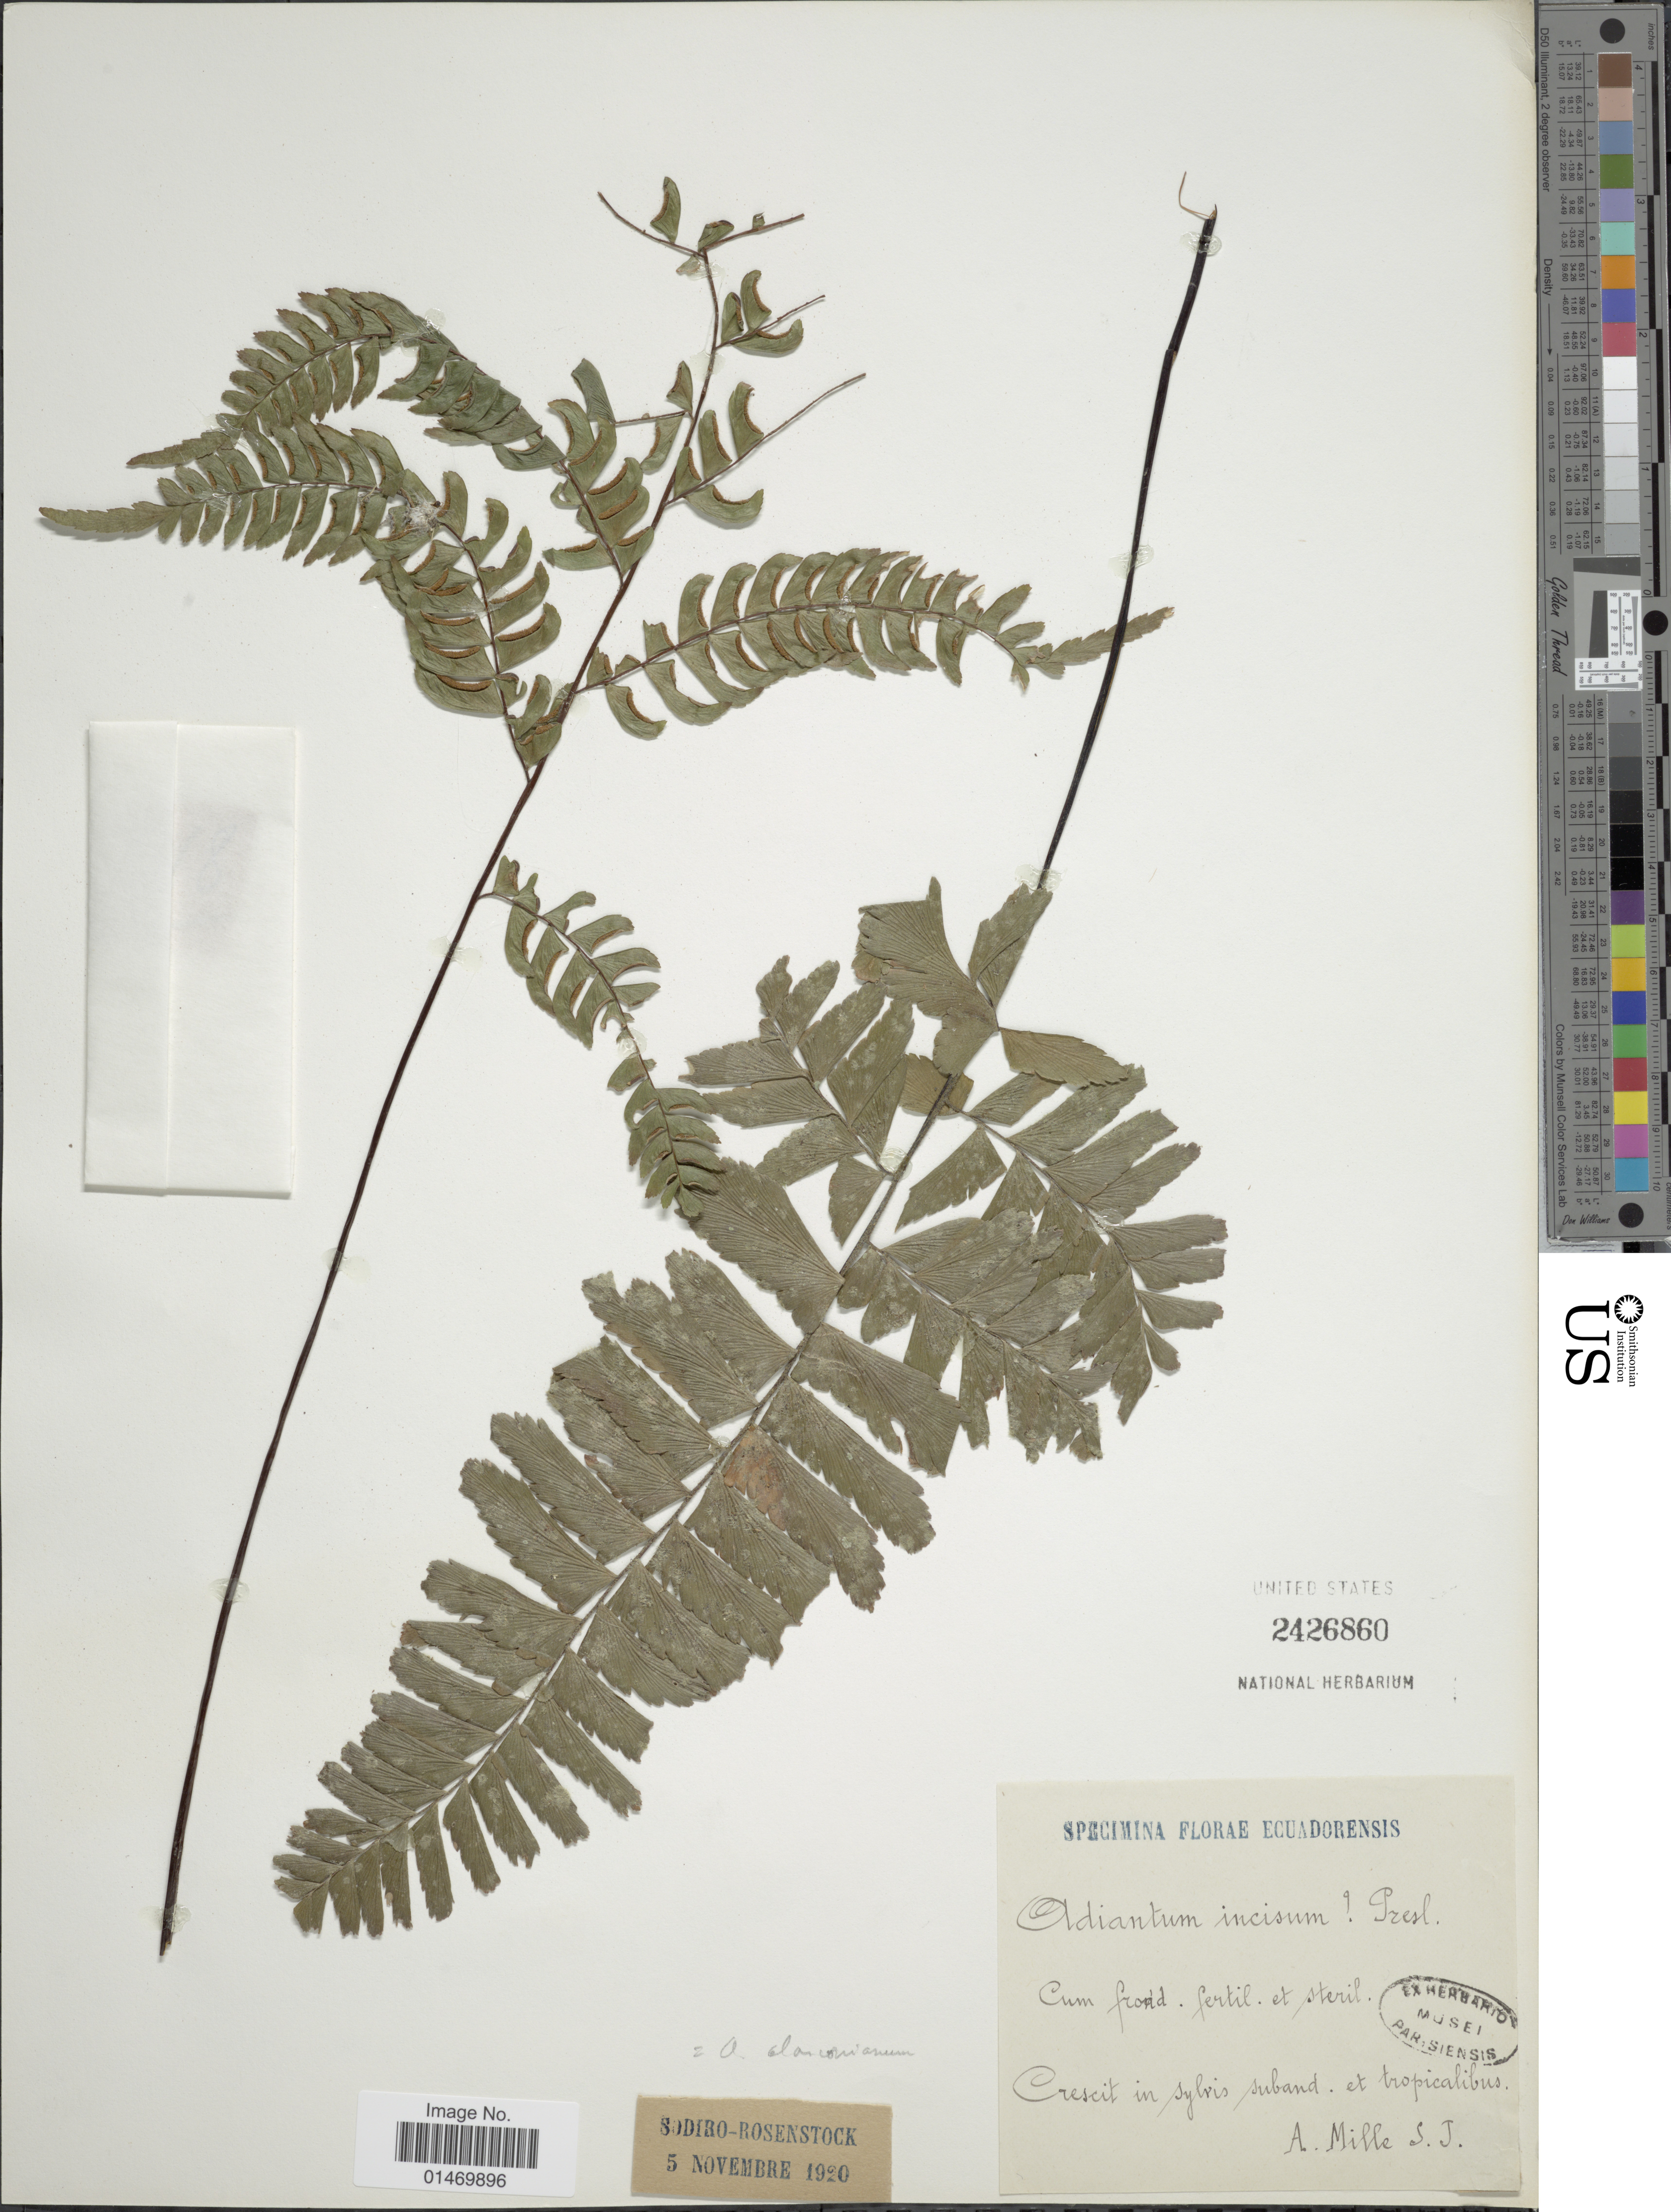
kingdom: Plantae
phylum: Tracheophyta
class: Polypodiopsida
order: Polypodiales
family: Pteridaceae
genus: Adiantum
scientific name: Adiantum alarconianum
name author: Gaudich.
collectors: A. Mille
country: Ecuador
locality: Ecuador.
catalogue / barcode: US 2426860